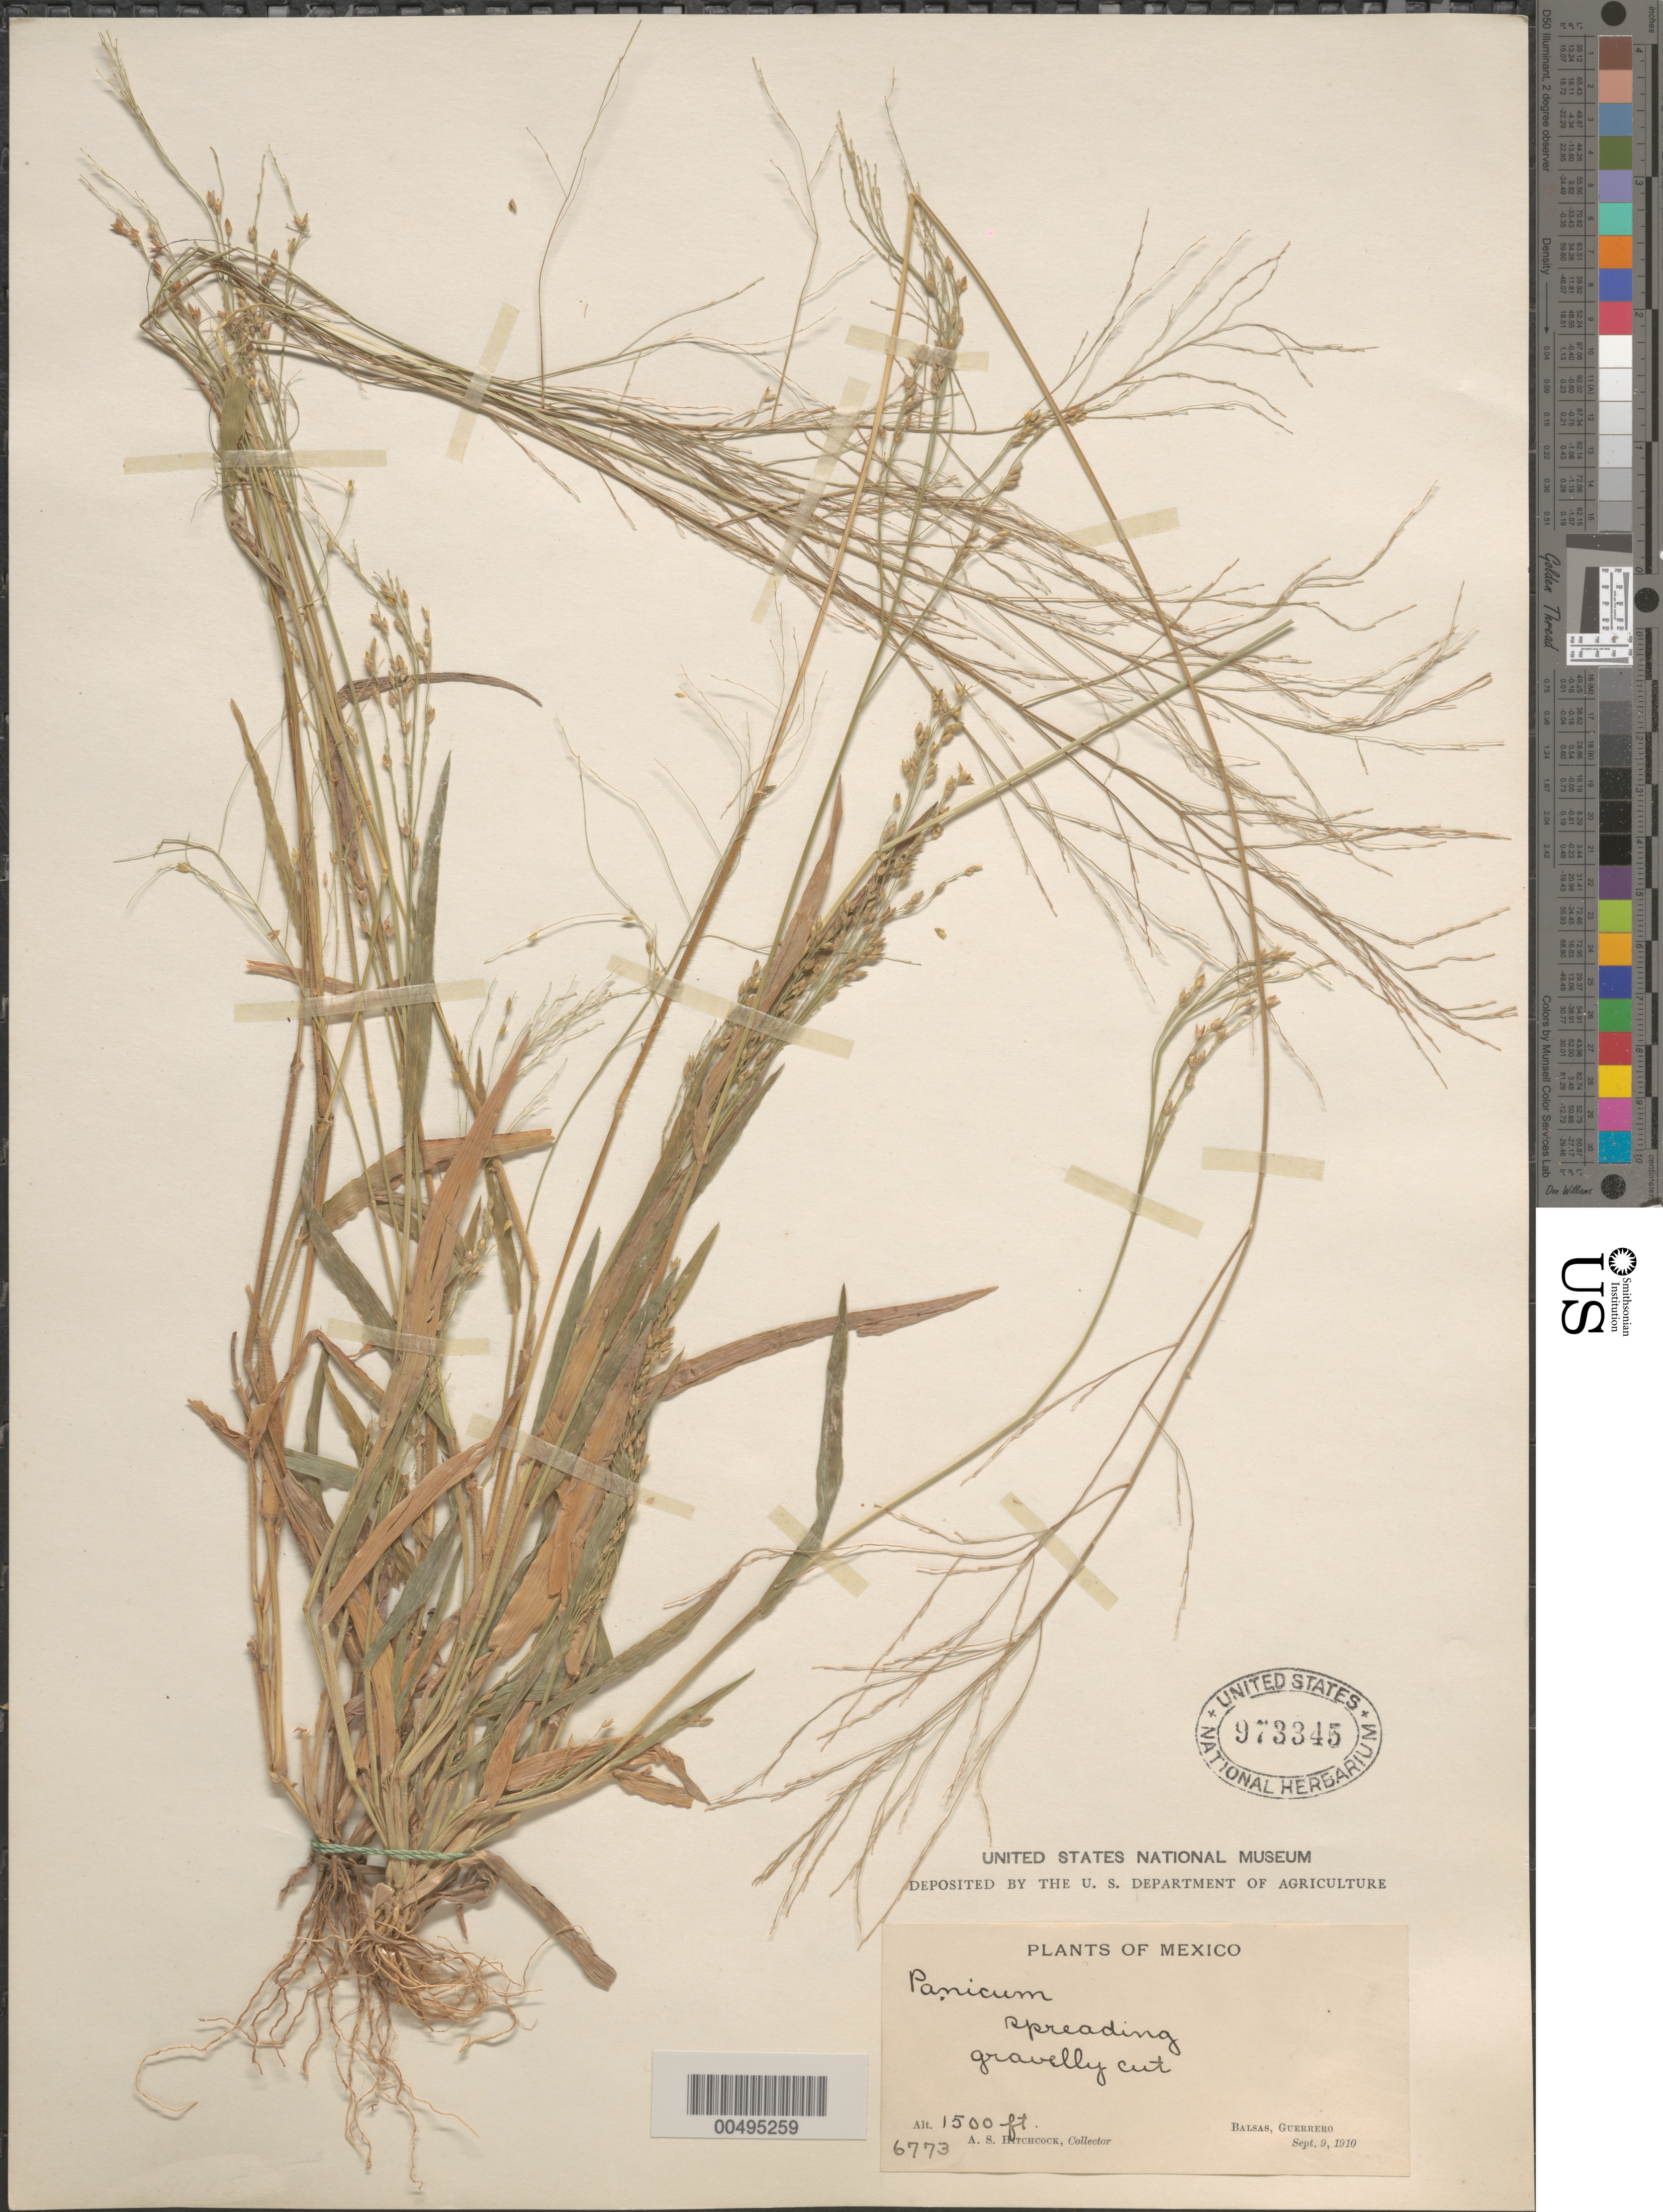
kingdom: Plantae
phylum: Tracheophyta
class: Liliopsida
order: Poales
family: Poaceae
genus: Panicum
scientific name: Panicum hirticaule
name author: J. Presl in C. Presl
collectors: A. S. Hitchcock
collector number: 6773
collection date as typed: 9 Sep 1910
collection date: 1910-09-09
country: Mexico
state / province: Guerrero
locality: Balsas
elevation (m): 457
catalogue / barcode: US 973345